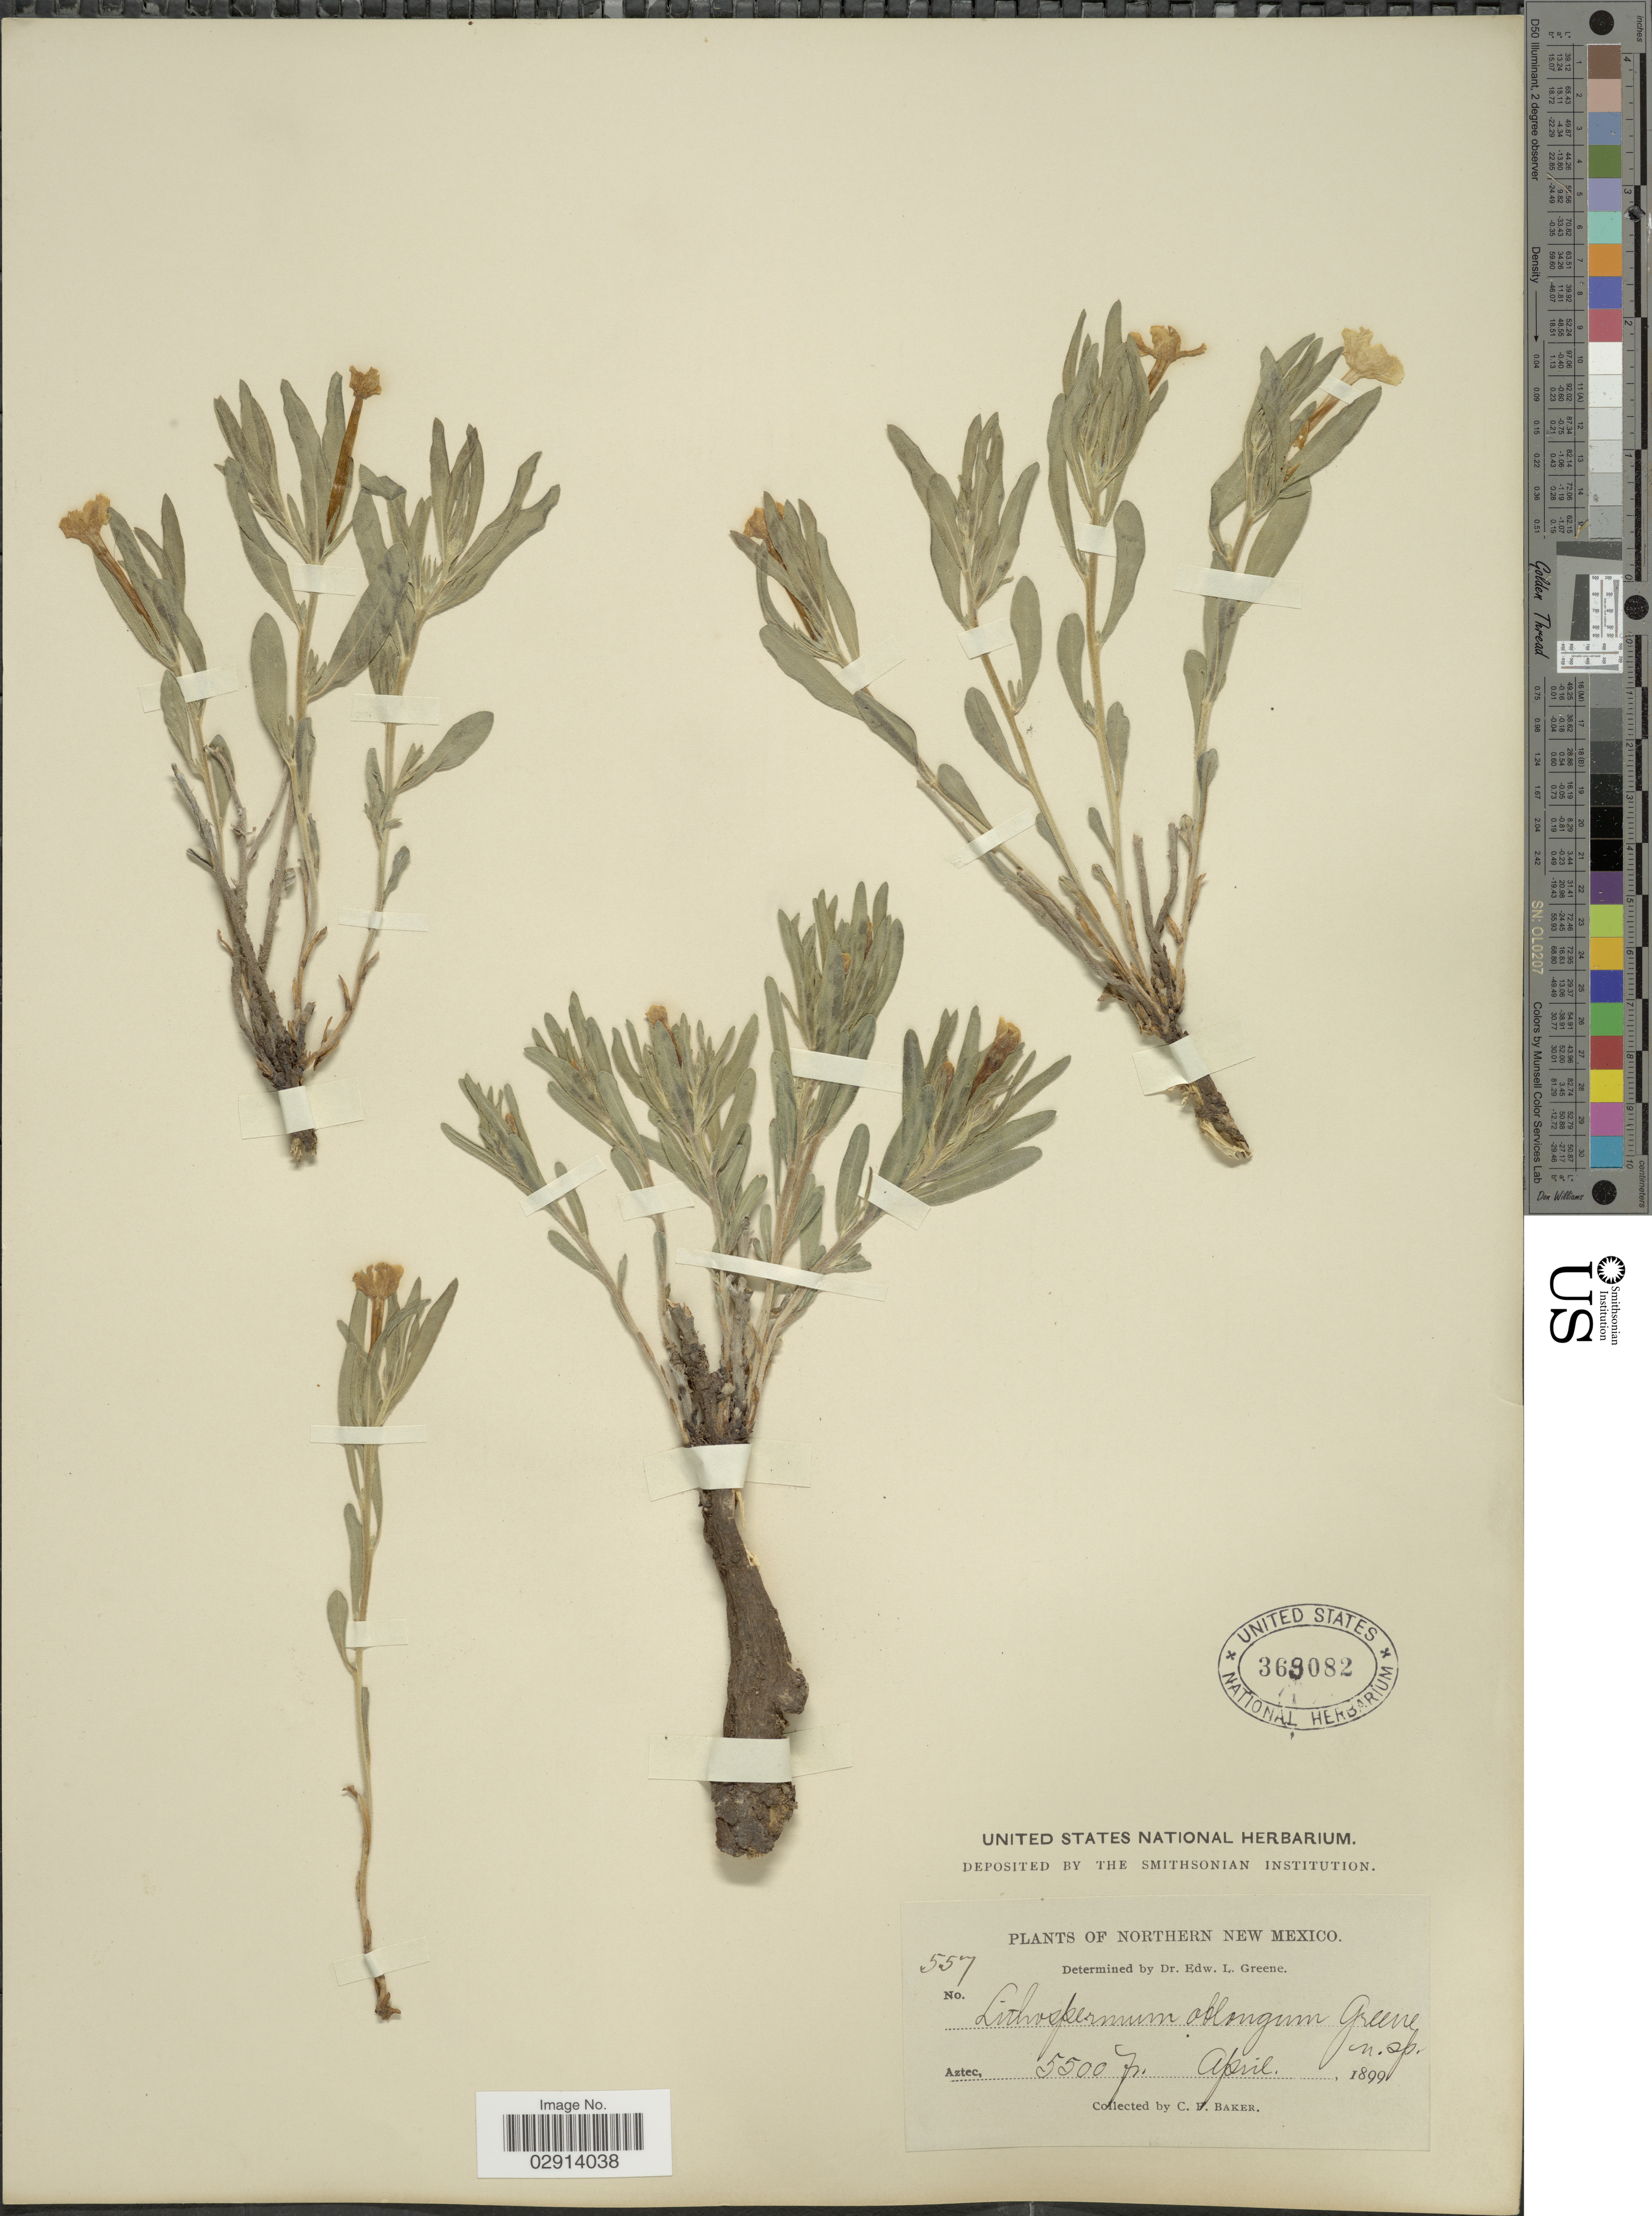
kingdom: Plantae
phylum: Tracheophyta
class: Magnoliopsida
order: Boraginales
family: Boraginaceae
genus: Lithospermum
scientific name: Lithospermum incisum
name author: Lehm.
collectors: C. F. Baker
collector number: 557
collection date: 1899-04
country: United States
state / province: New Mexico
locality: Northern New Mexico.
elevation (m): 1676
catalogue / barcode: US 369082